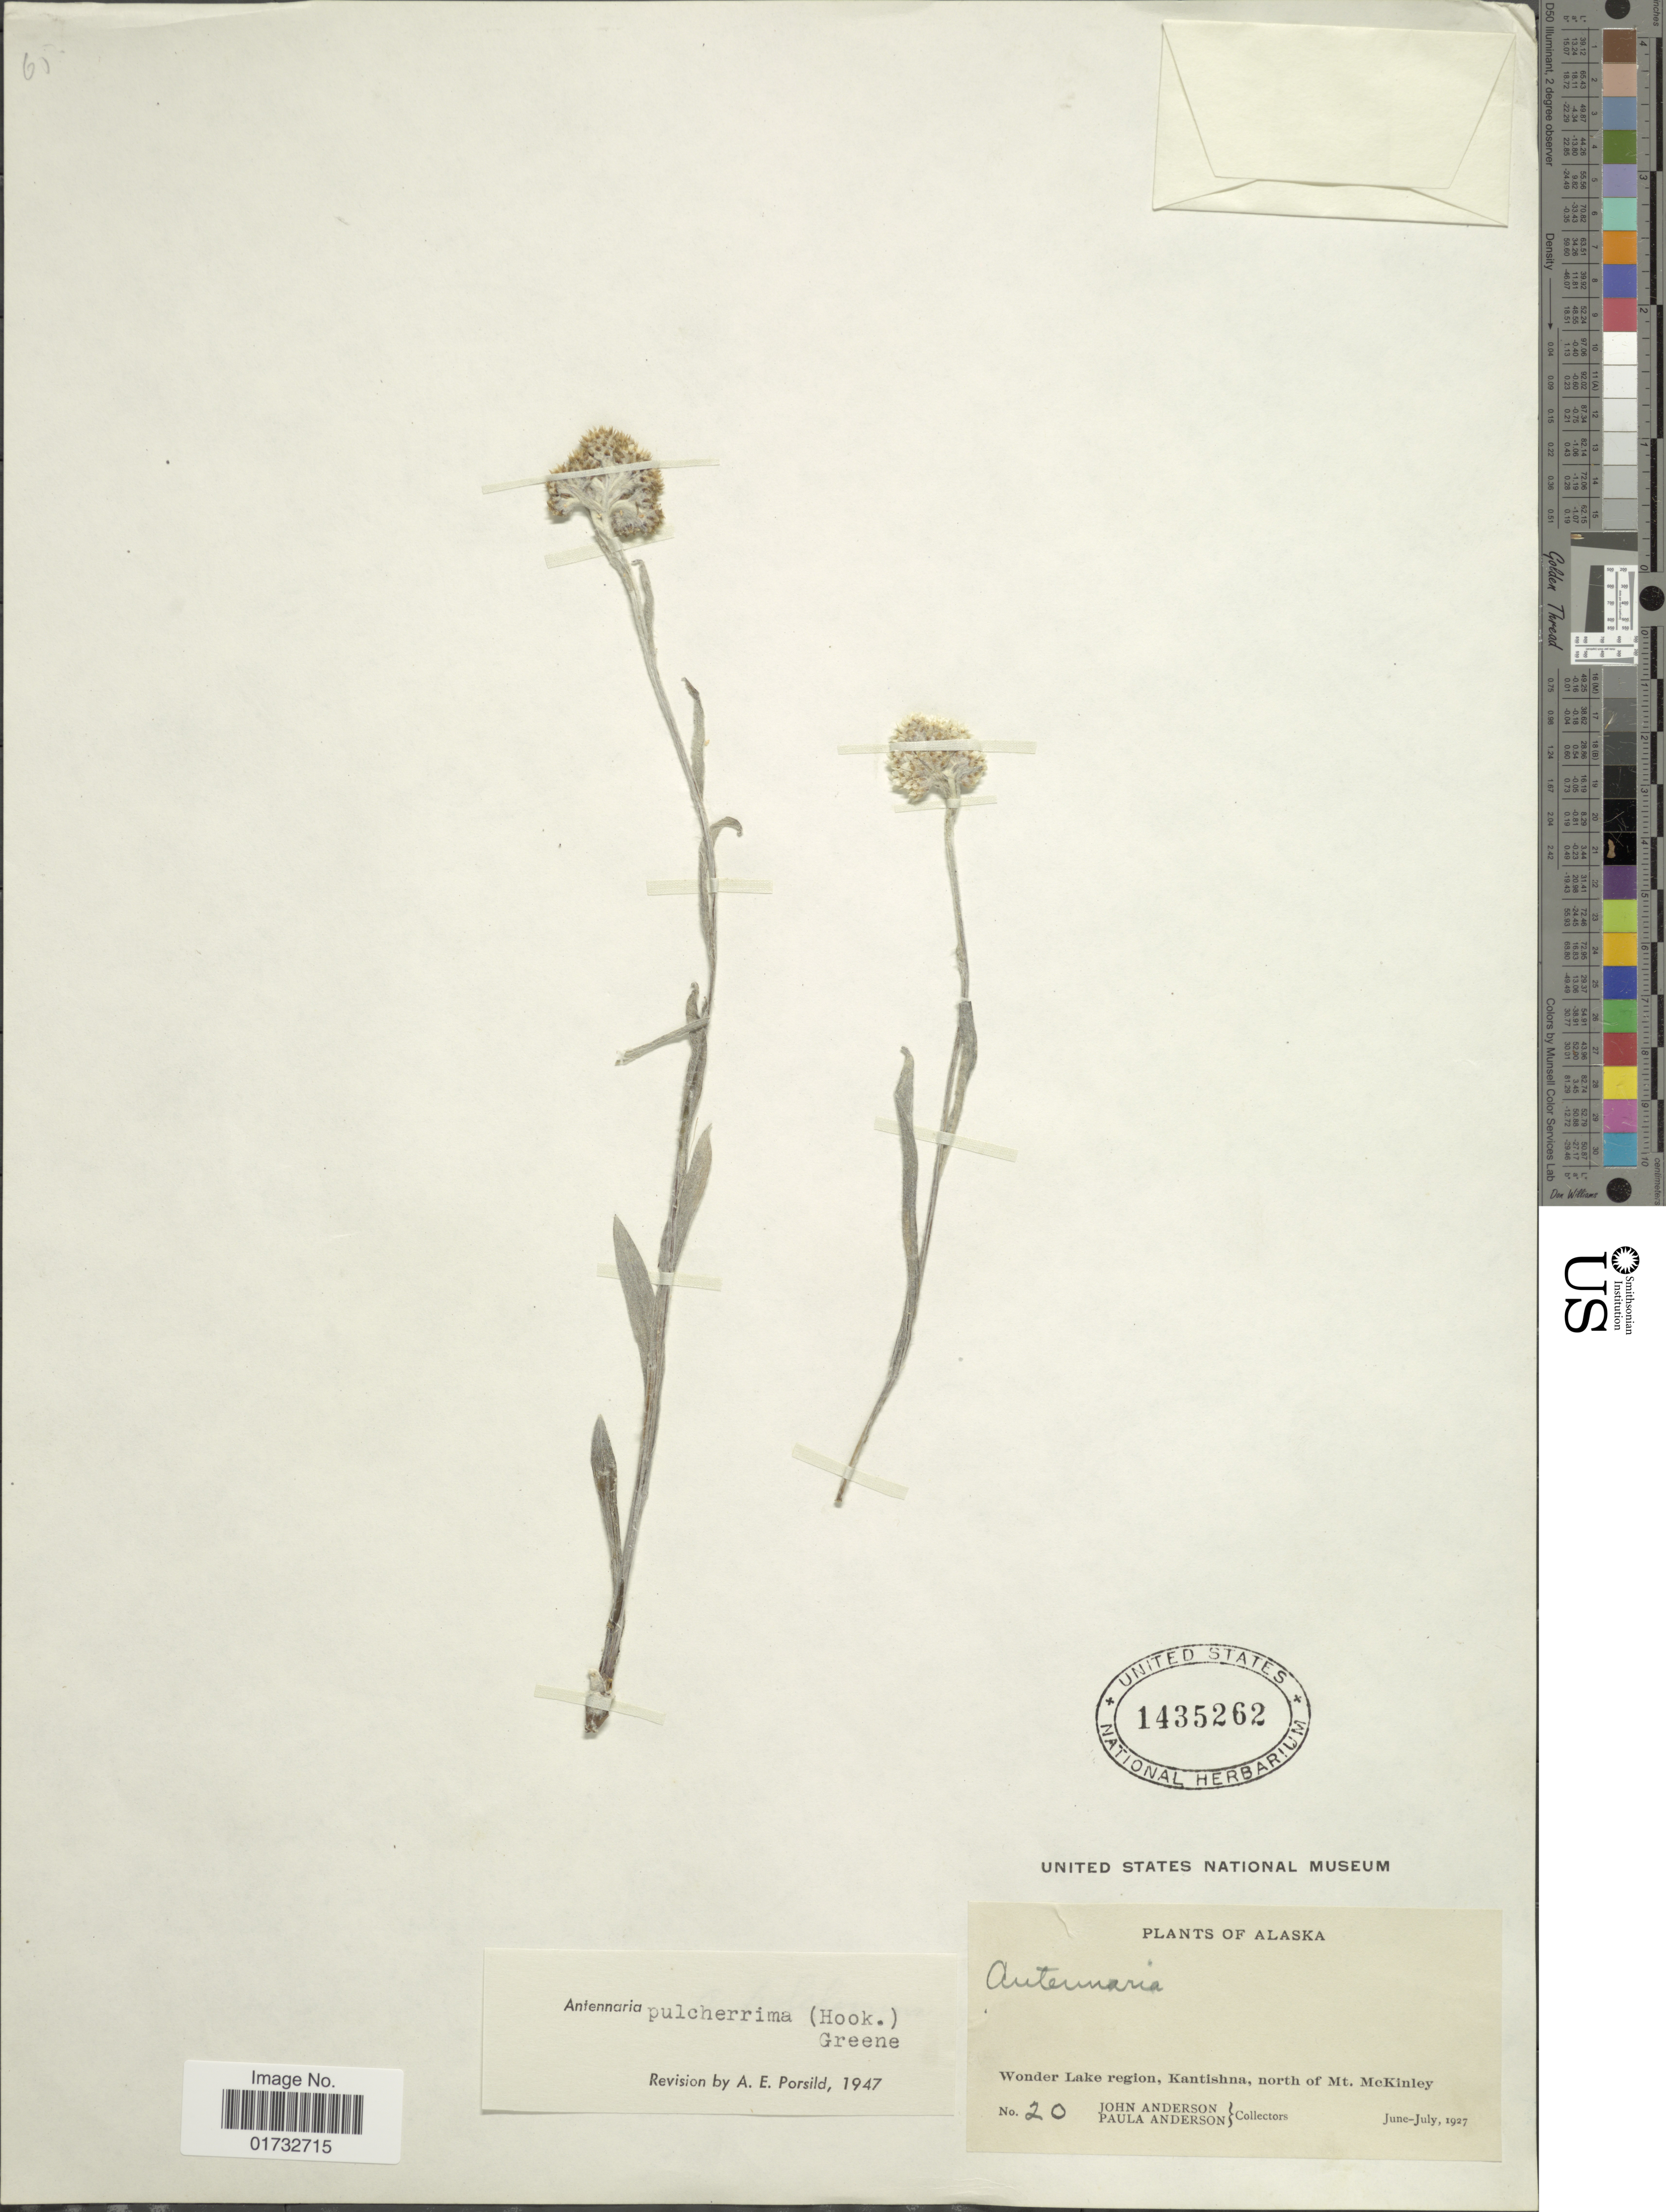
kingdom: Plantae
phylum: Tracheophyta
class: Magnoliopsida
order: Asterales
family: Asteraceae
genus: Antennaria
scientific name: Antennaria pulcherrima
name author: (Hook.) Greene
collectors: J. Anderson & P. Anderson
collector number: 20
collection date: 1927-06/1927-07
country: United States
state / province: Alaska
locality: Wonder Lake region, Kantishna, north of Mt. McKinley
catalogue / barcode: US 1435262